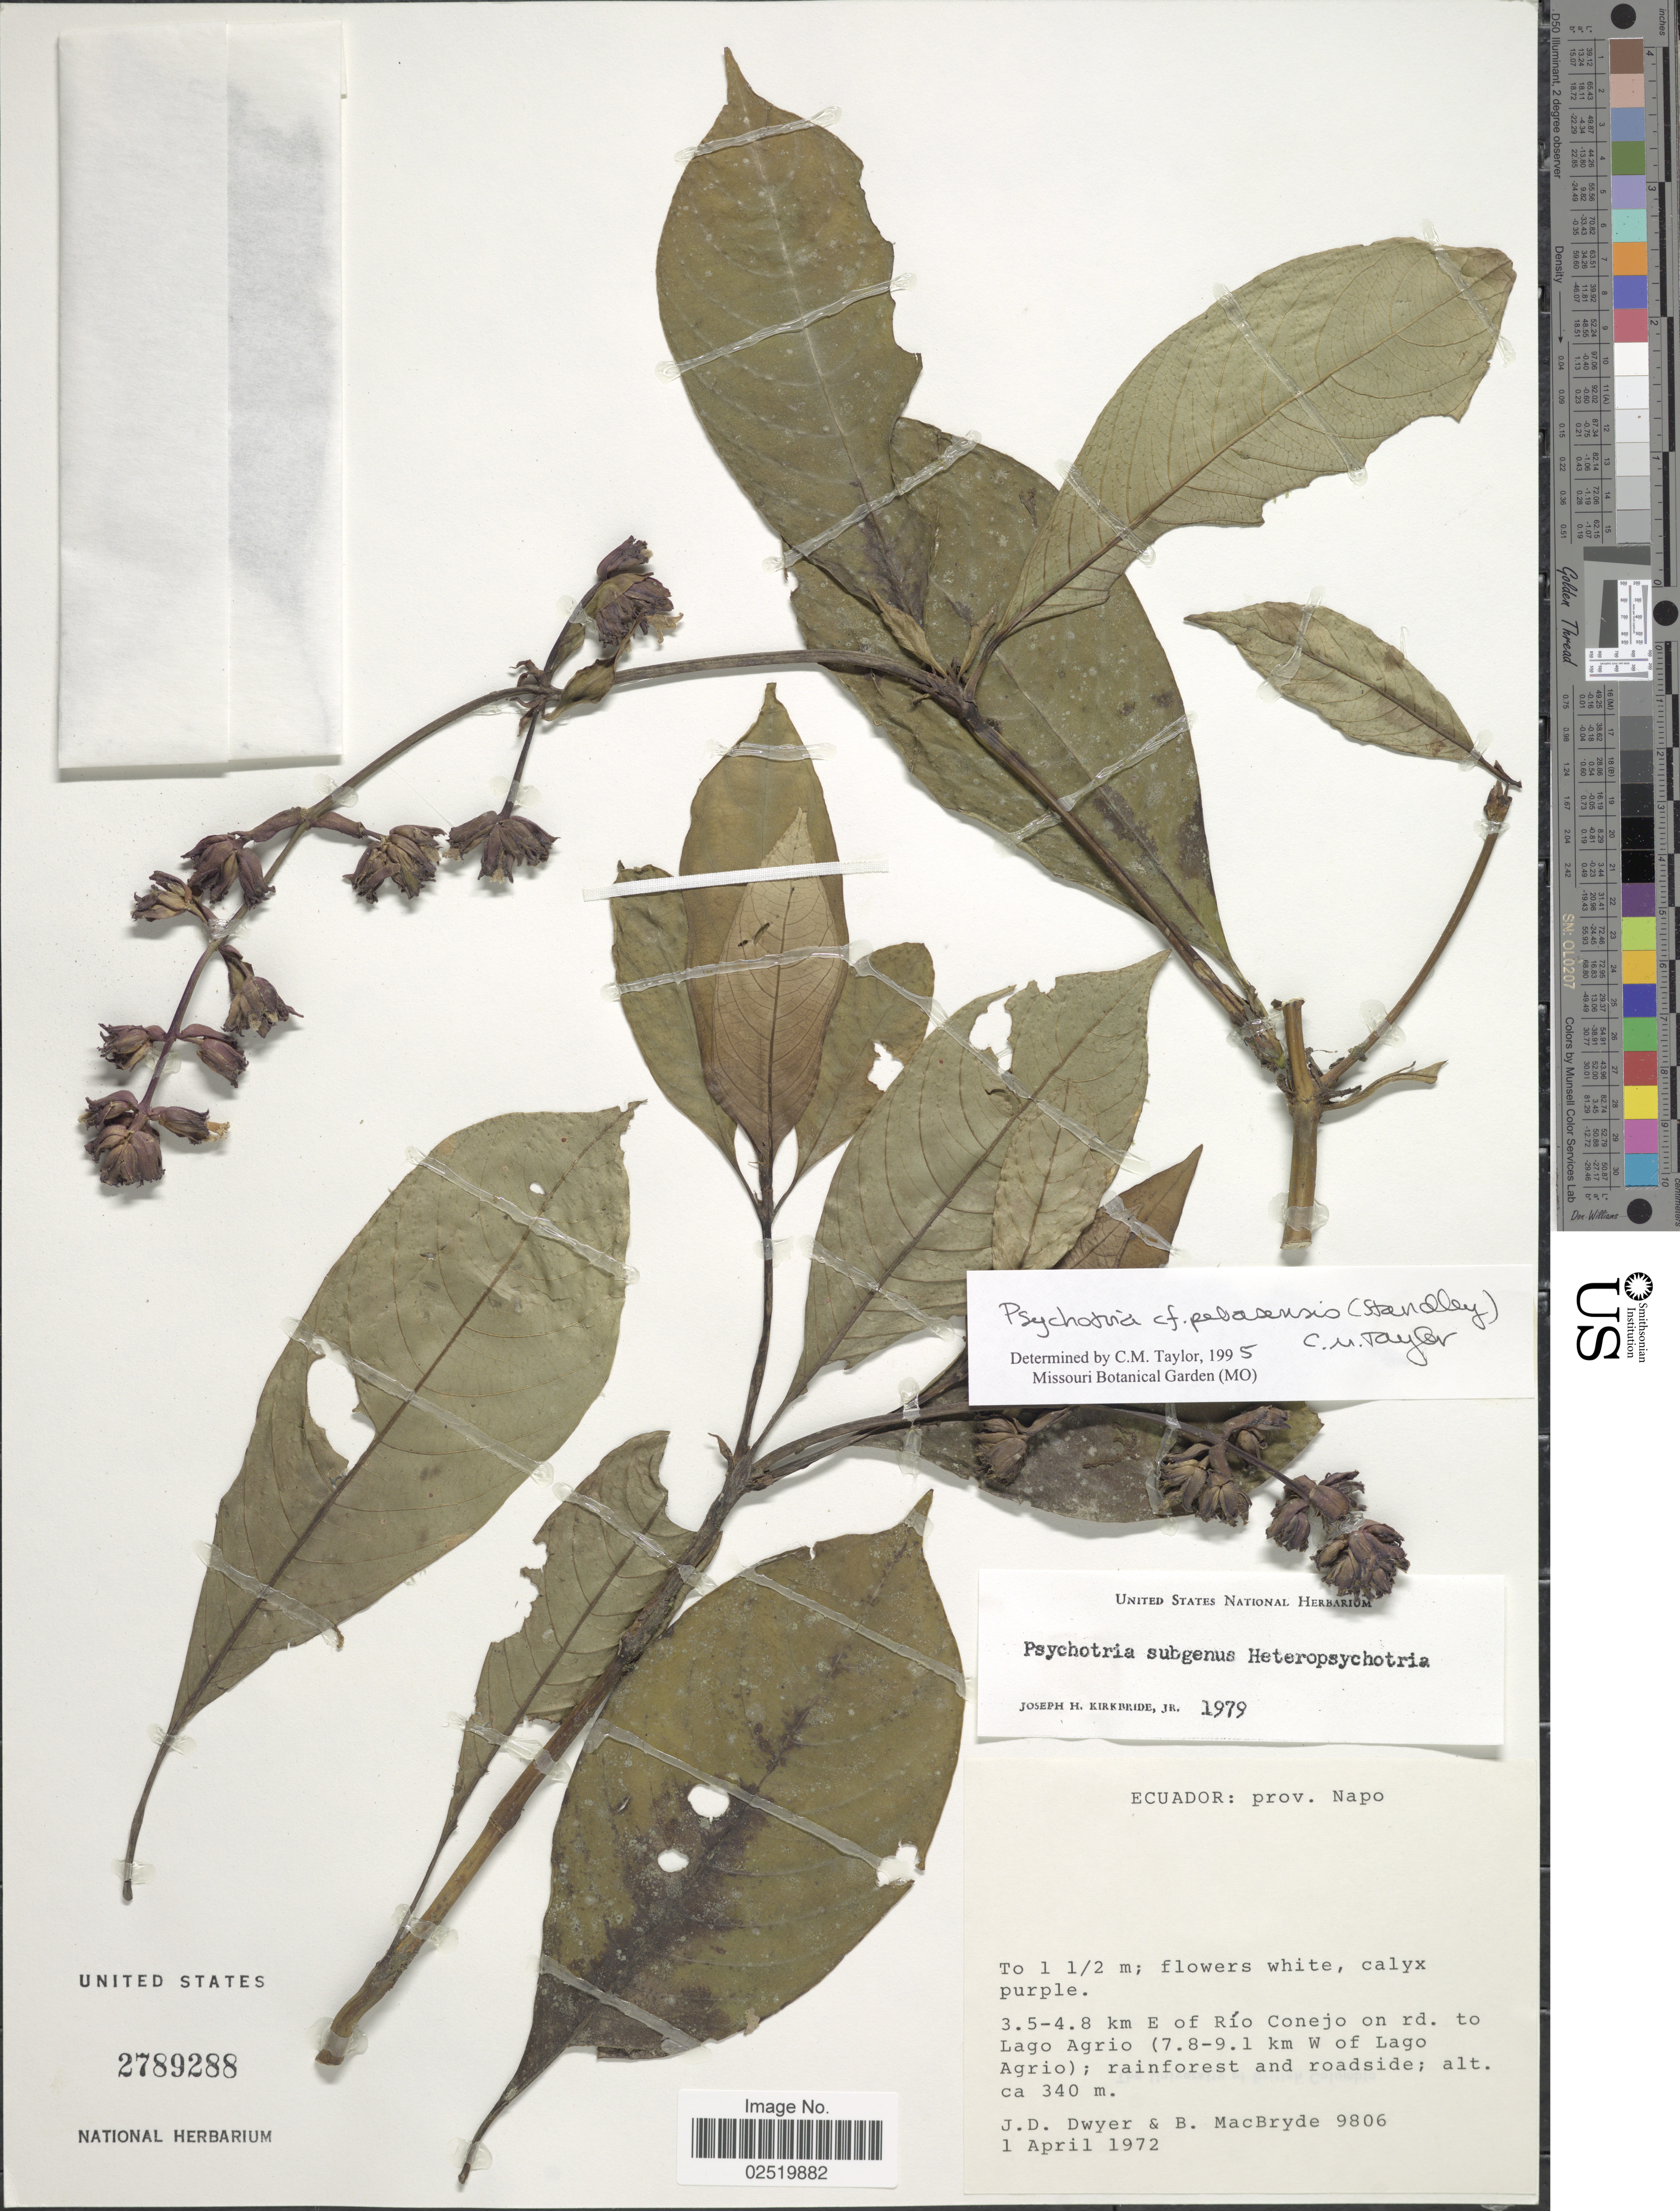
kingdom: Plantae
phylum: Tracheophyta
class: Magnoliopsida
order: Gentianales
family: Rubiaceae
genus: Psychotria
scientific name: Psychotria pebasensis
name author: (Standl.) C.M. Taylor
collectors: J. D. Dwyer & B. MacBryde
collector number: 9806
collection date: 1972-04-01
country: Ecuador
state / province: Napo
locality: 3.5-4.8 km E of Rio Conejo on rd. to Lago Agrio (7.8-9.1 km W of Lago Agrio)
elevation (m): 340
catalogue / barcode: US 2789288